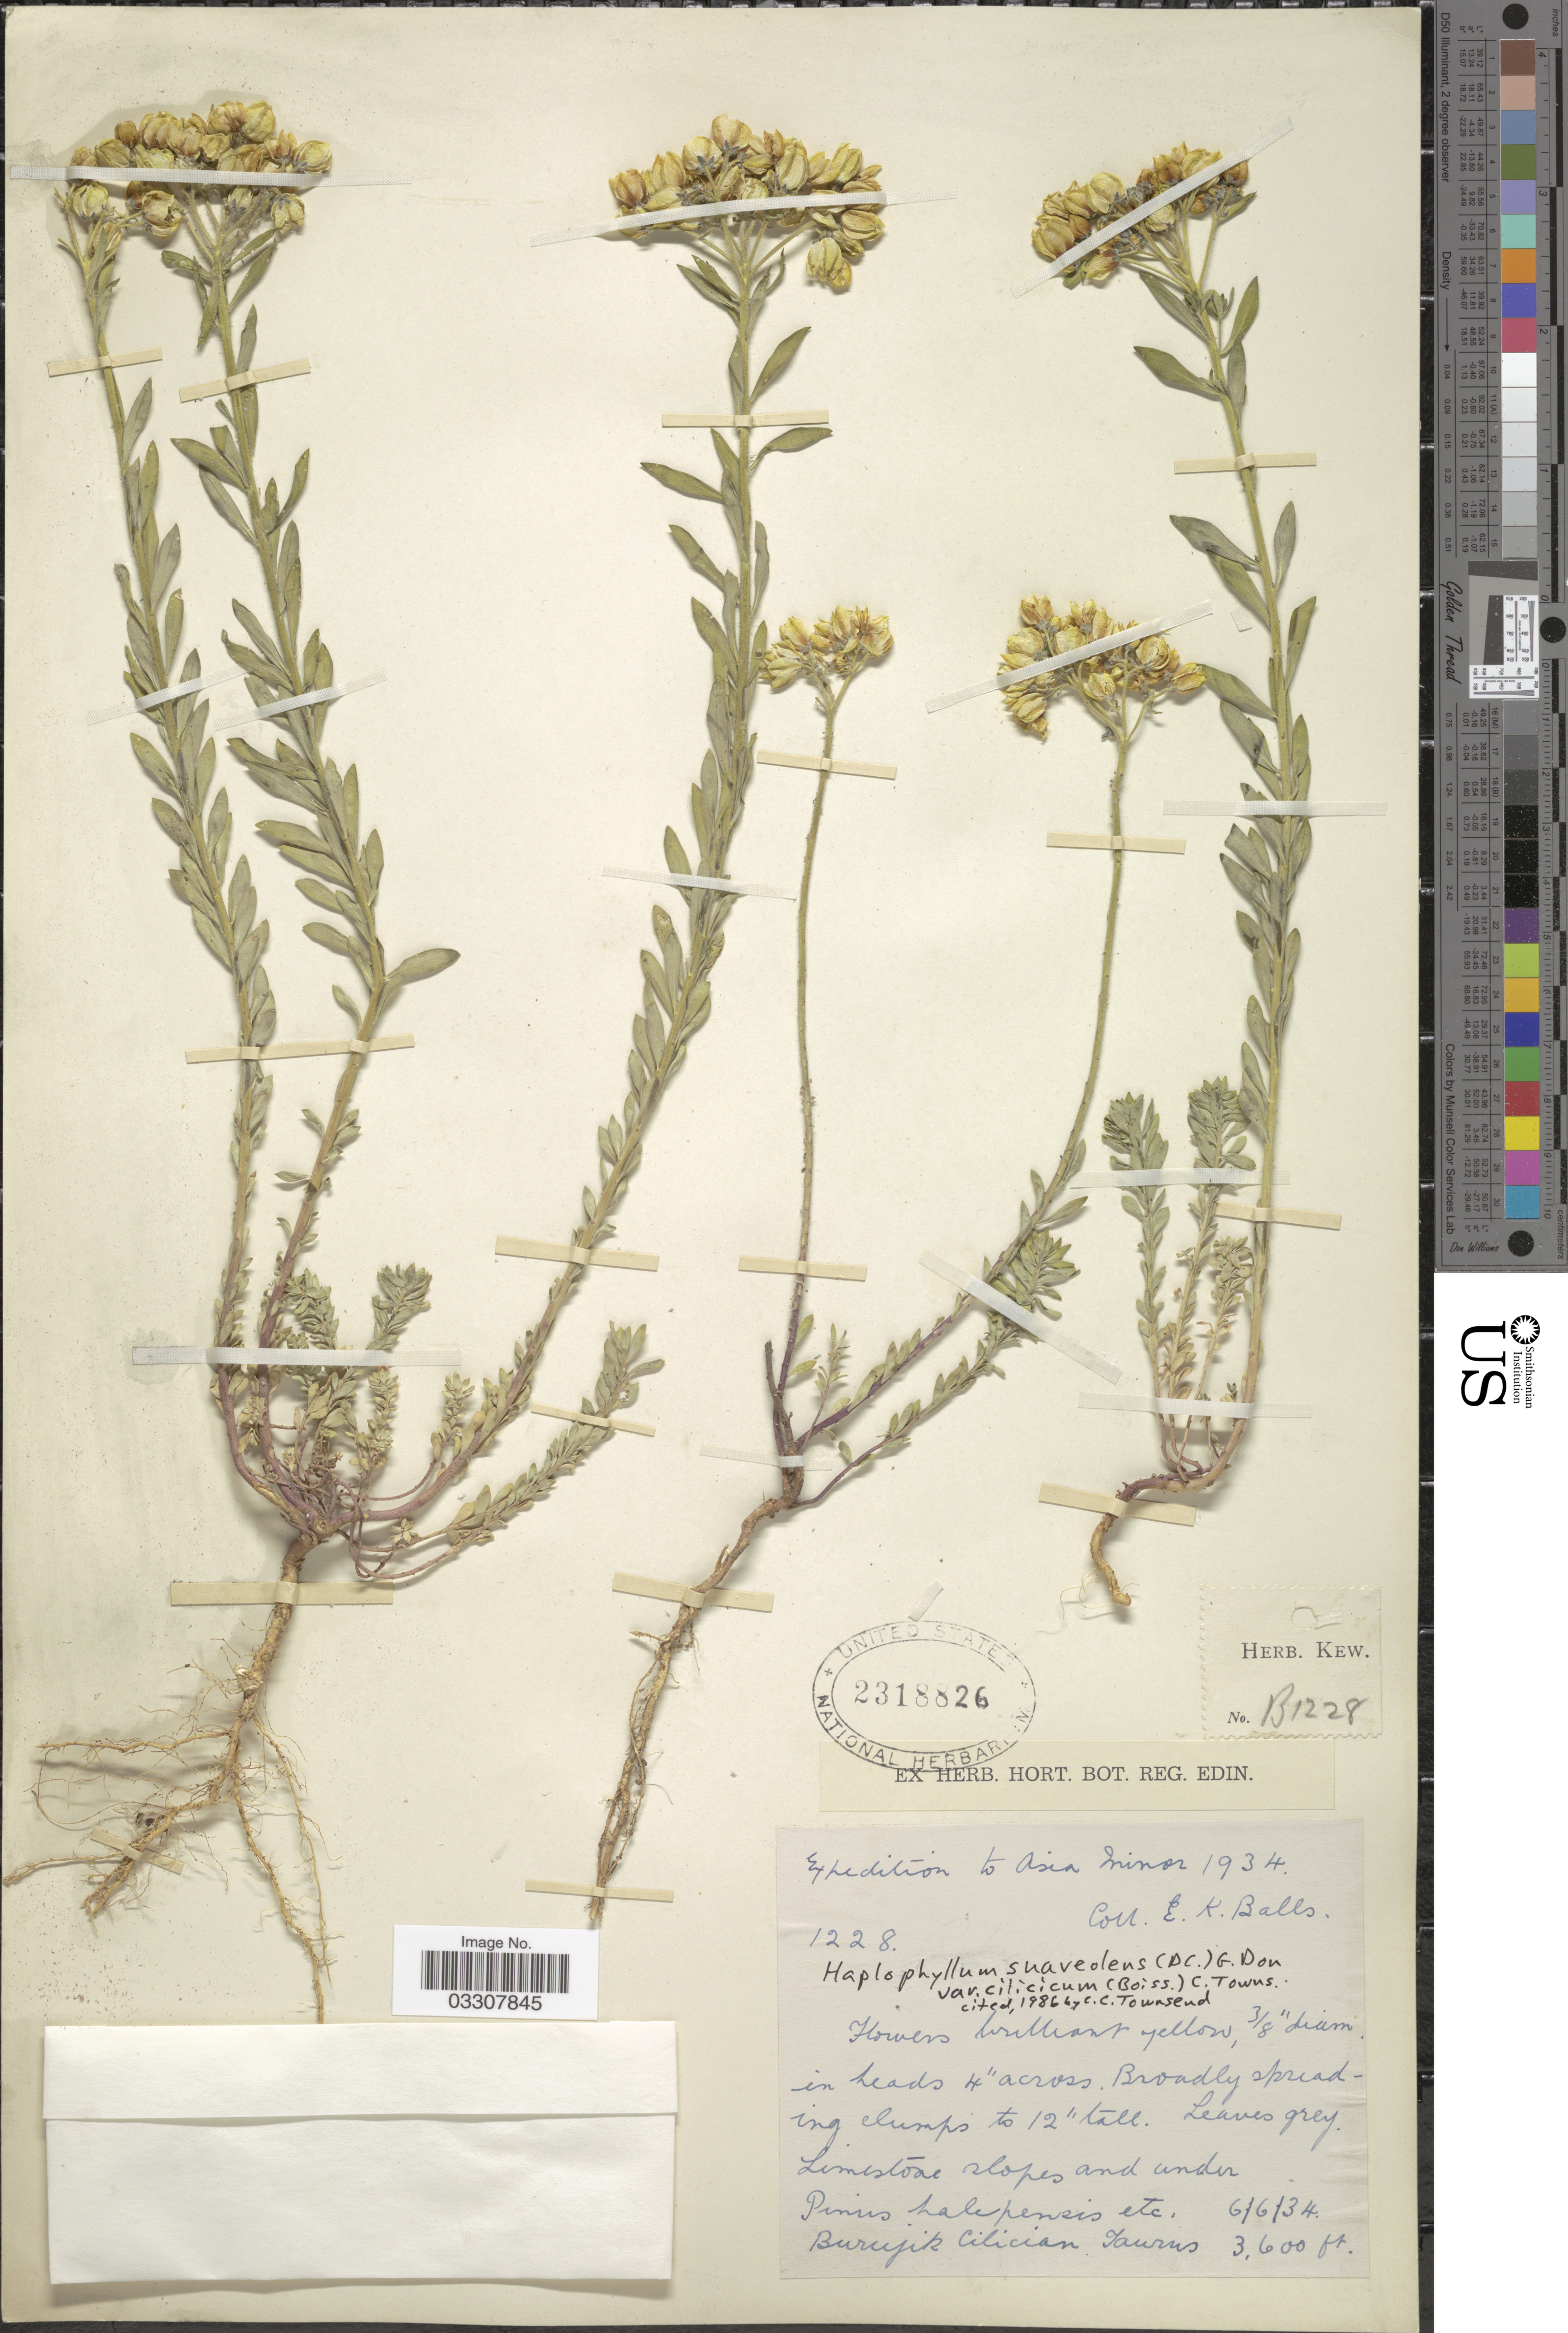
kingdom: Plantae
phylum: Tracheophyta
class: Magnoliopsida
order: Sapindales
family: Rutaceae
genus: Haplophyllum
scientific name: Haplophyllum suaveolens var. cilicicum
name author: (Boiss.) C. C. Towns.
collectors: E. K. Balls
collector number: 1228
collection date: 1934-06-06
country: Turkey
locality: Burujik Cilician Taurus [unsure placement] Asia Minor.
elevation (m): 1097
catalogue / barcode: US 2318826